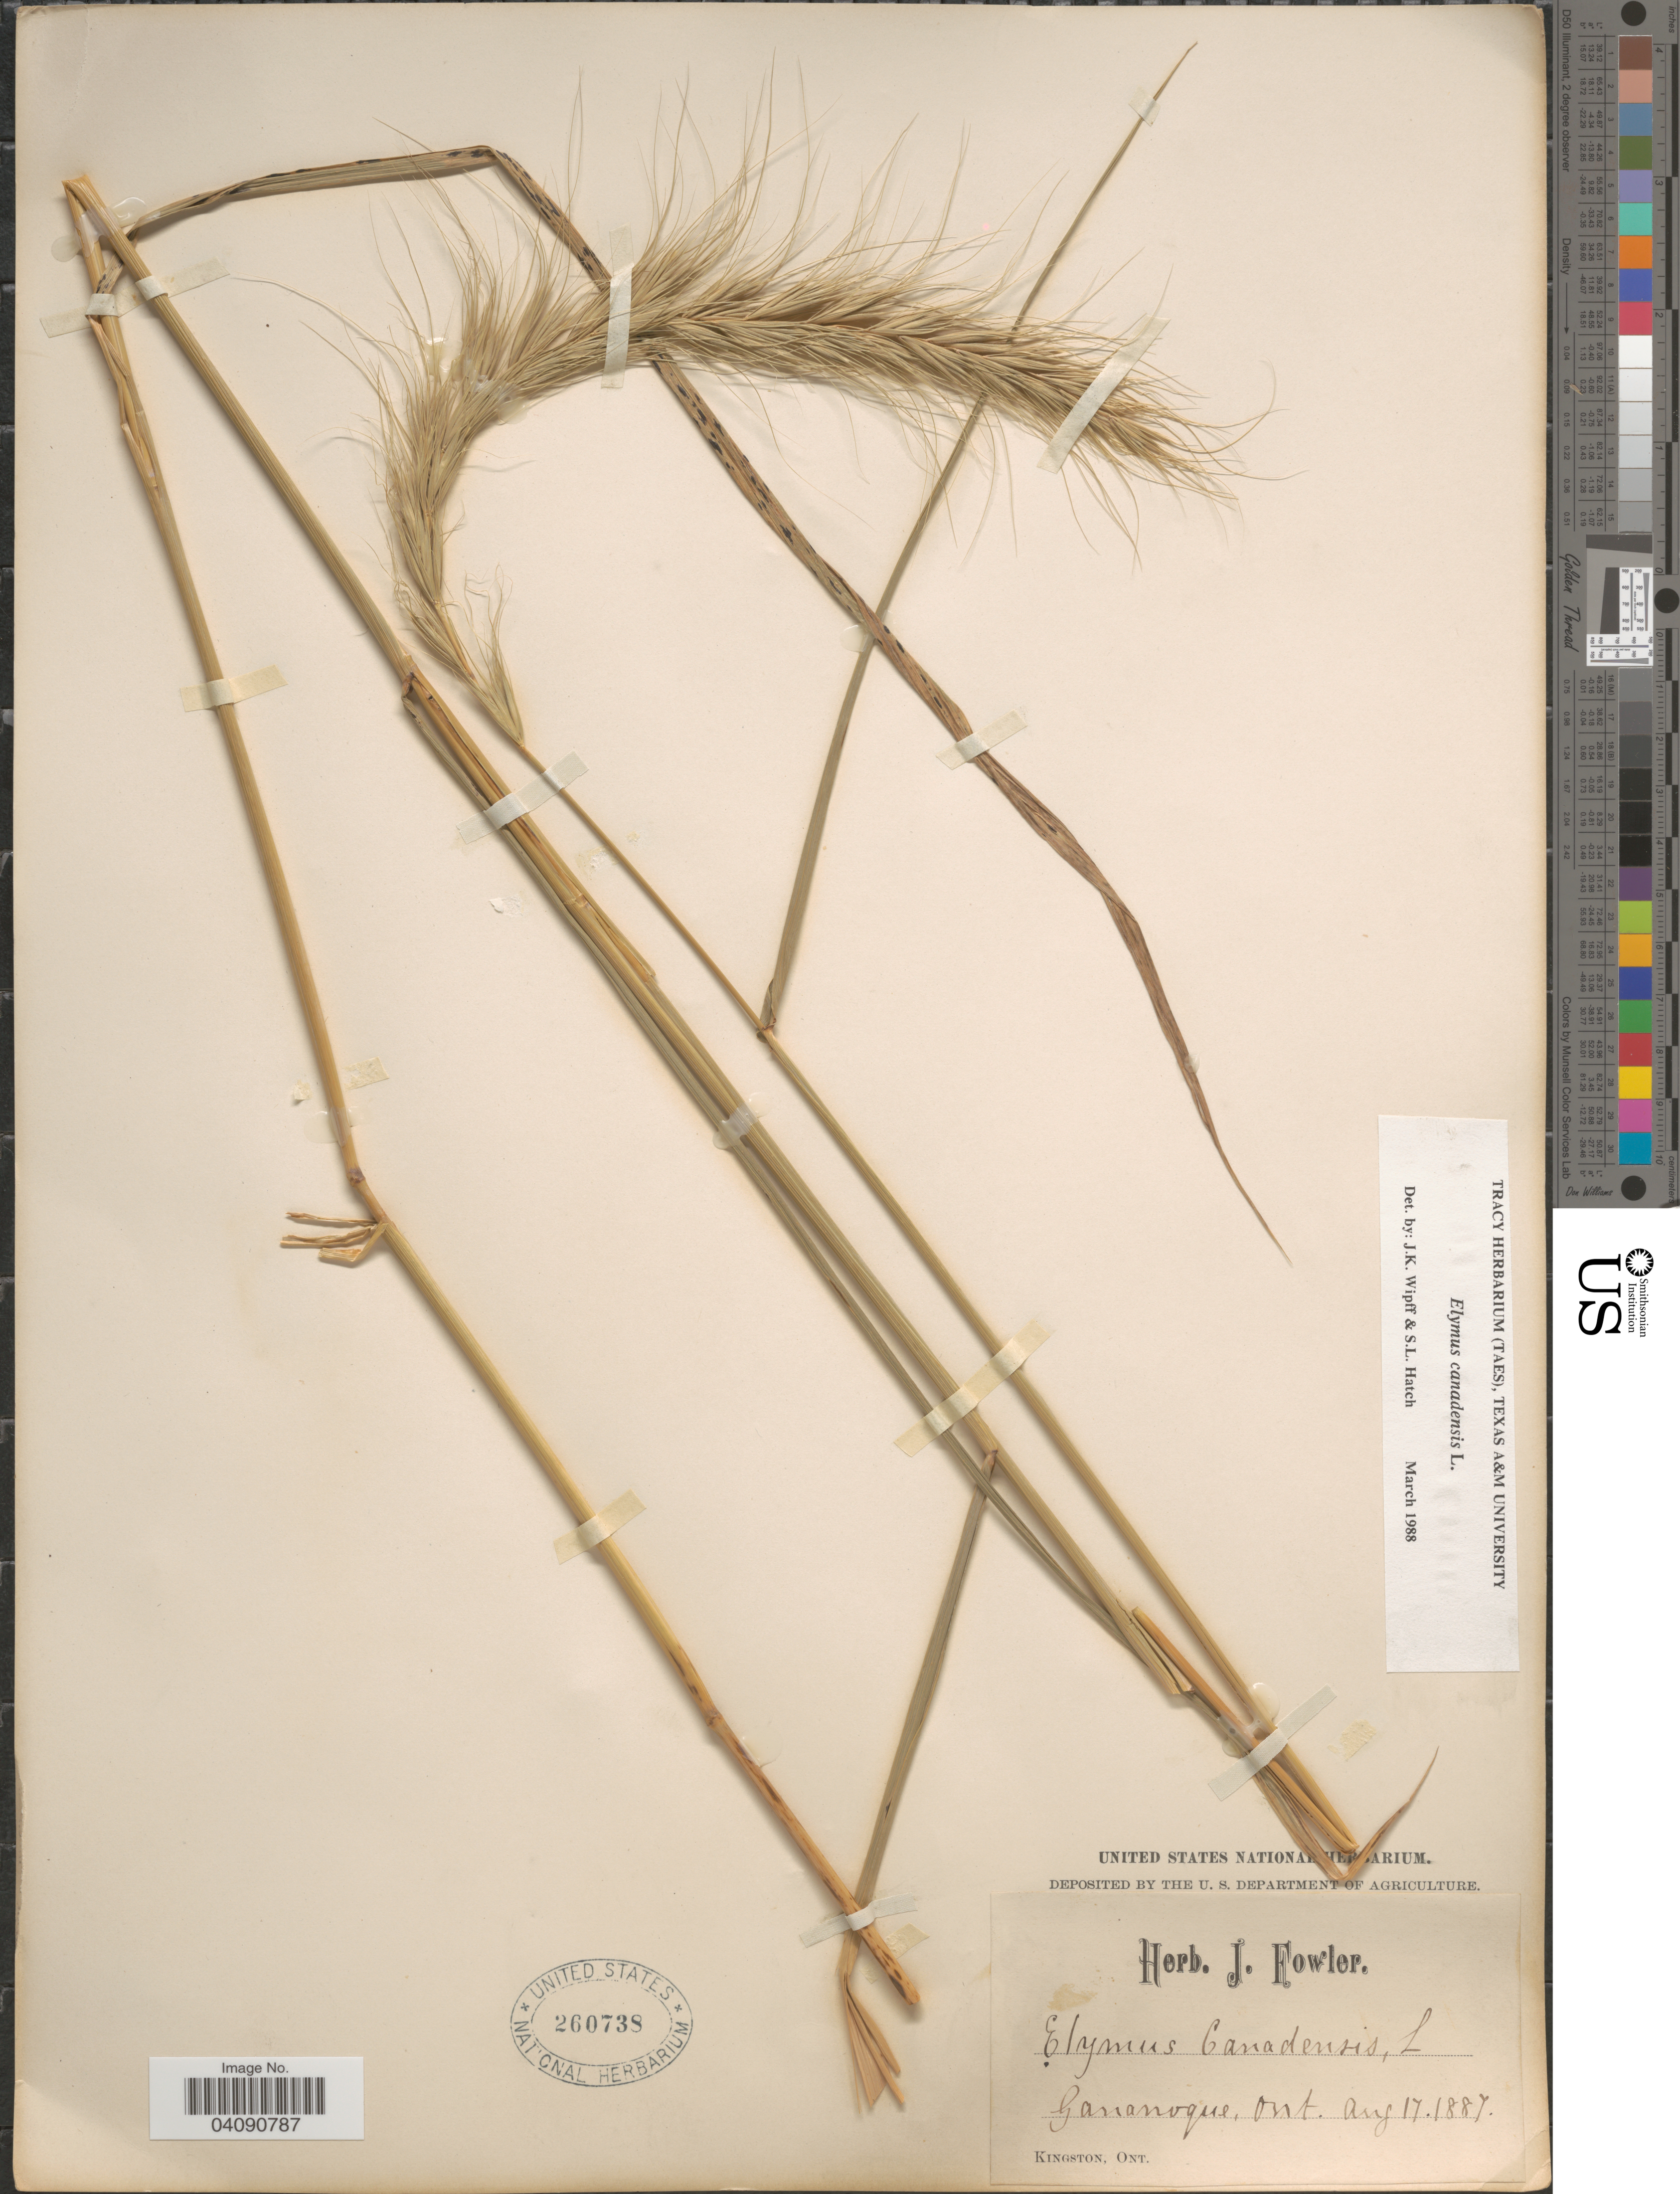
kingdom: Plantae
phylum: Tracheophyta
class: Liliopsida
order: Poales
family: Poaceae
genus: Elymus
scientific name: Elymus canadensis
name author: L.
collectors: ex herb. J. Fowler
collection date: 1887-08-17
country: Canada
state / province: Ontario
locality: Gananoque.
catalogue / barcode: US 260738